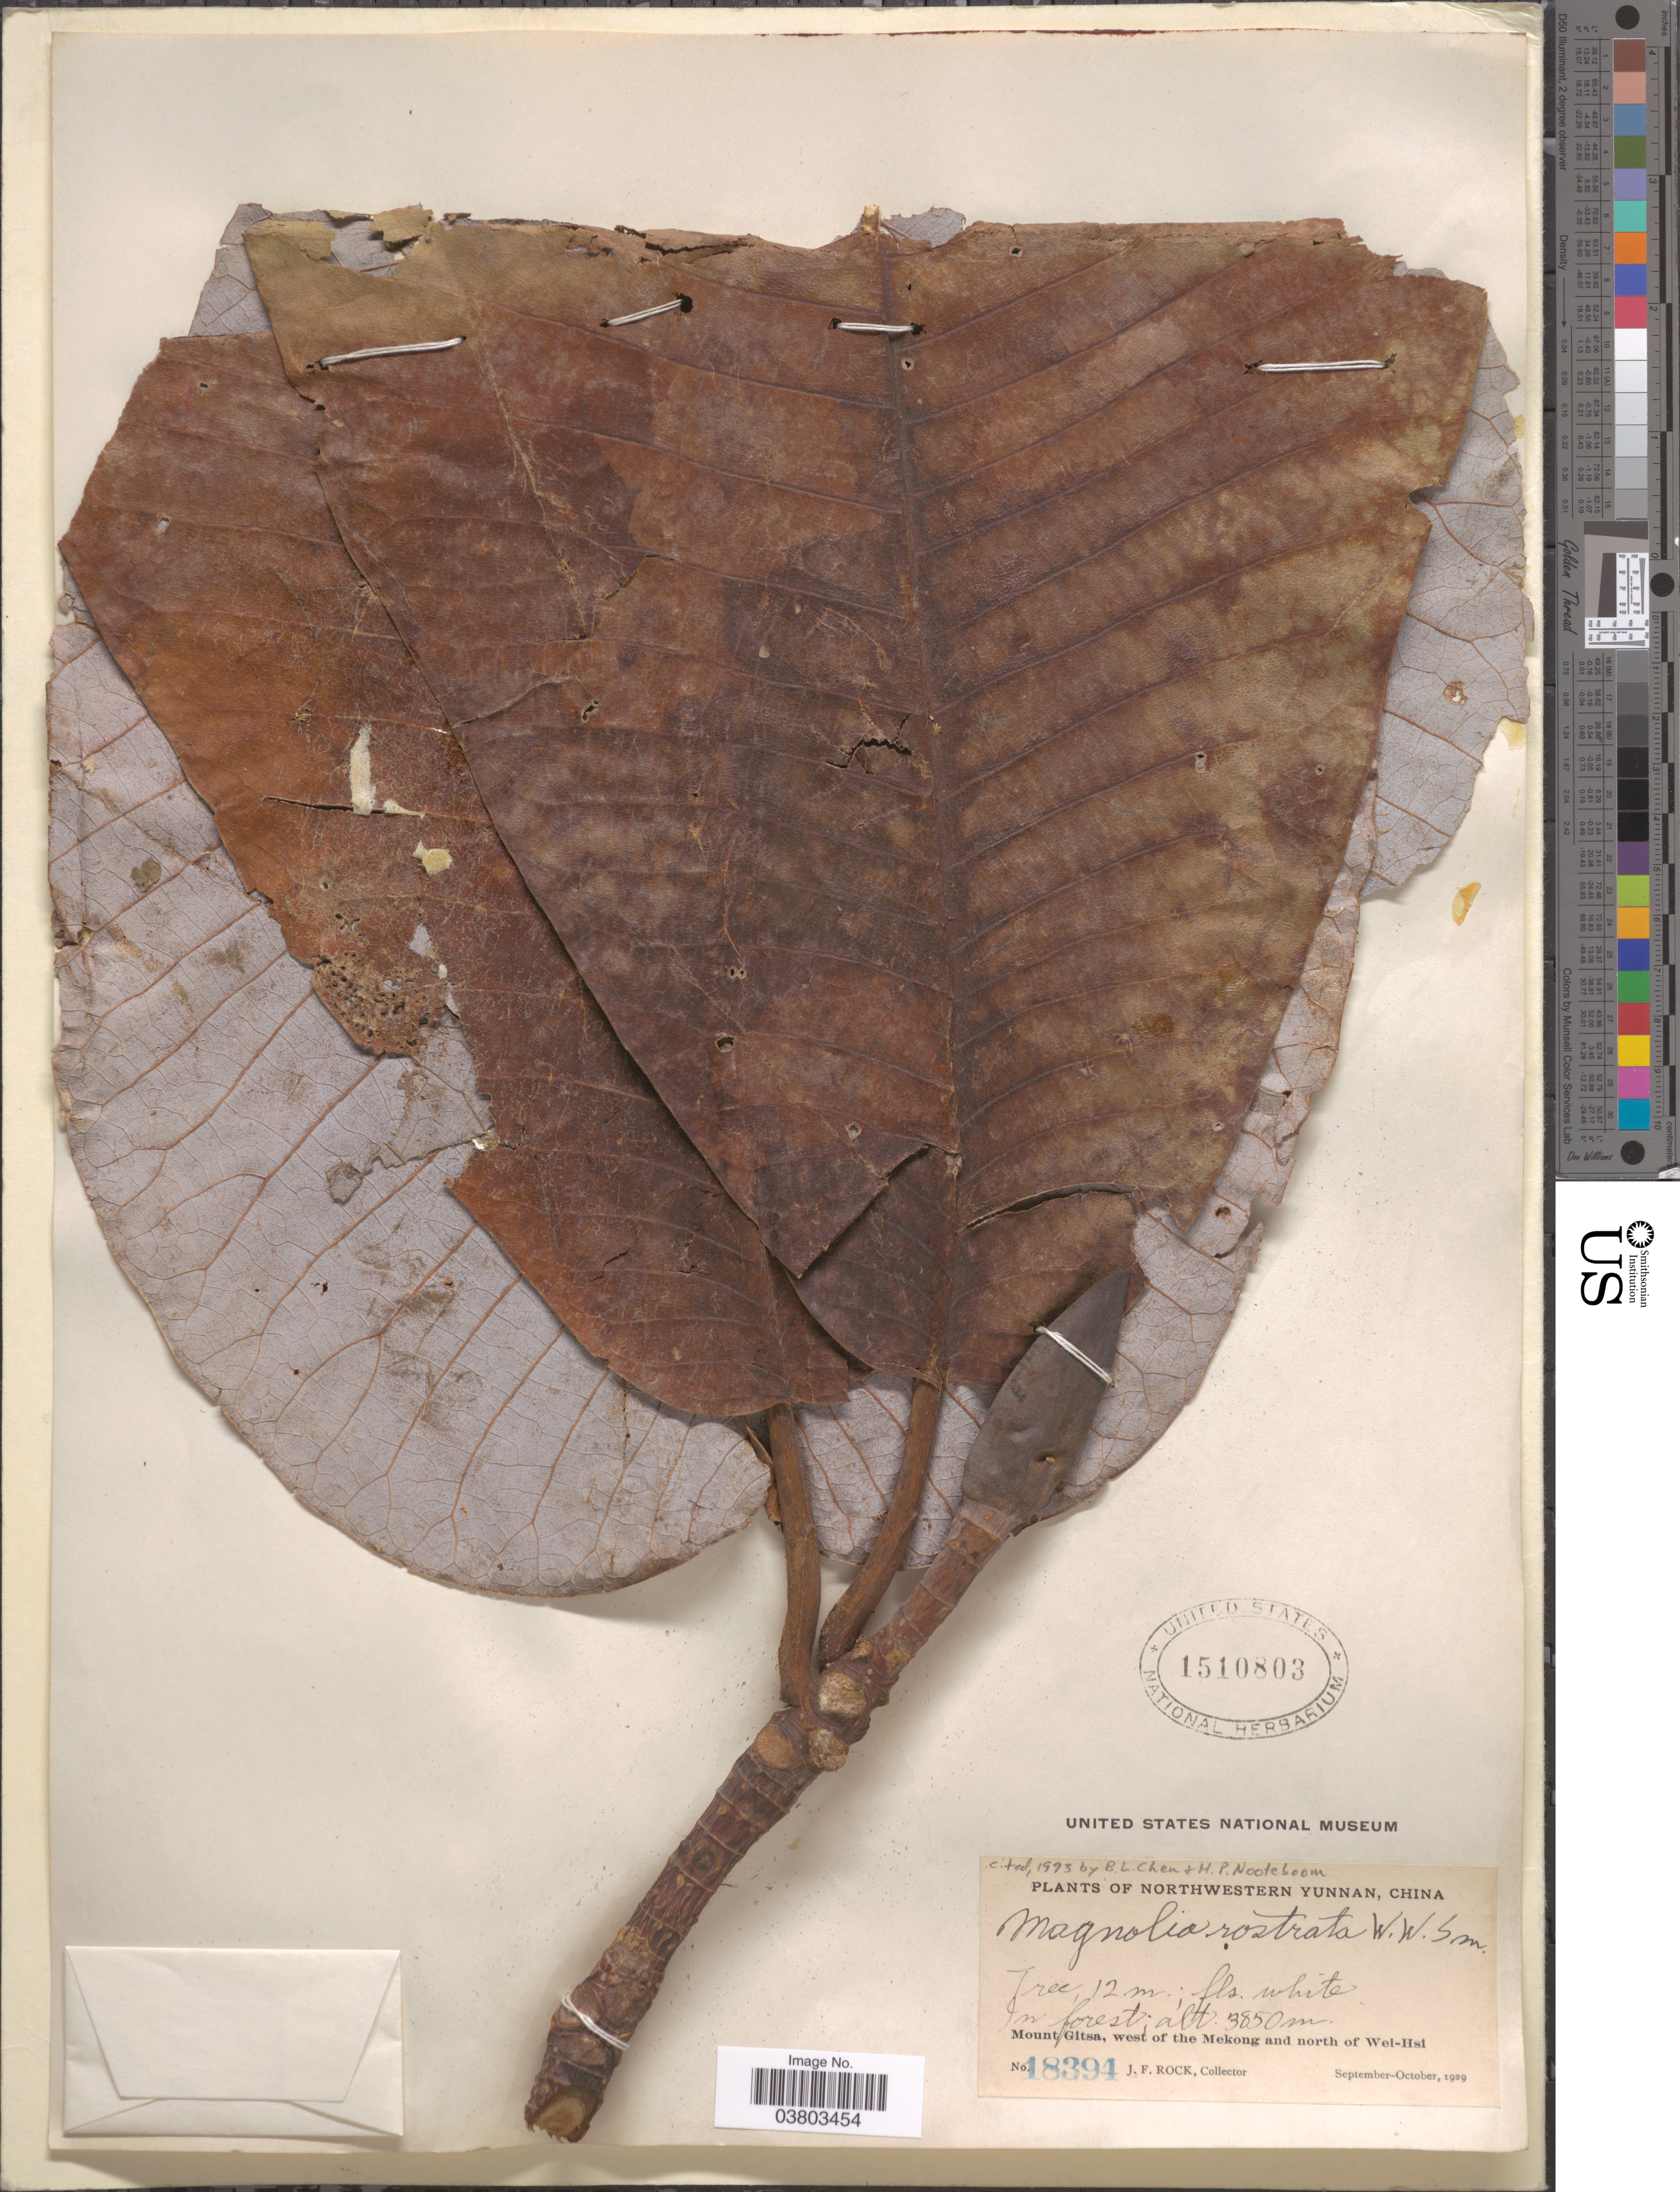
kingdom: Plantae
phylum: Tracheophyta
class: Magnoliopsida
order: Magnoliales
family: Magnoliaceae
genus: Magnolia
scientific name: Magnolia rostrata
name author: W.W. Sm.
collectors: J. Rock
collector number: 18394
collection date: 1929-09/1929-10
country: China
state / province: Yunnan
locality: Northwestern Yunnan. Mount Gitsa, west of the Mekong and north of Wei-Hsi.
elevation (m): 3850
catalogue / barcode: US 1510803